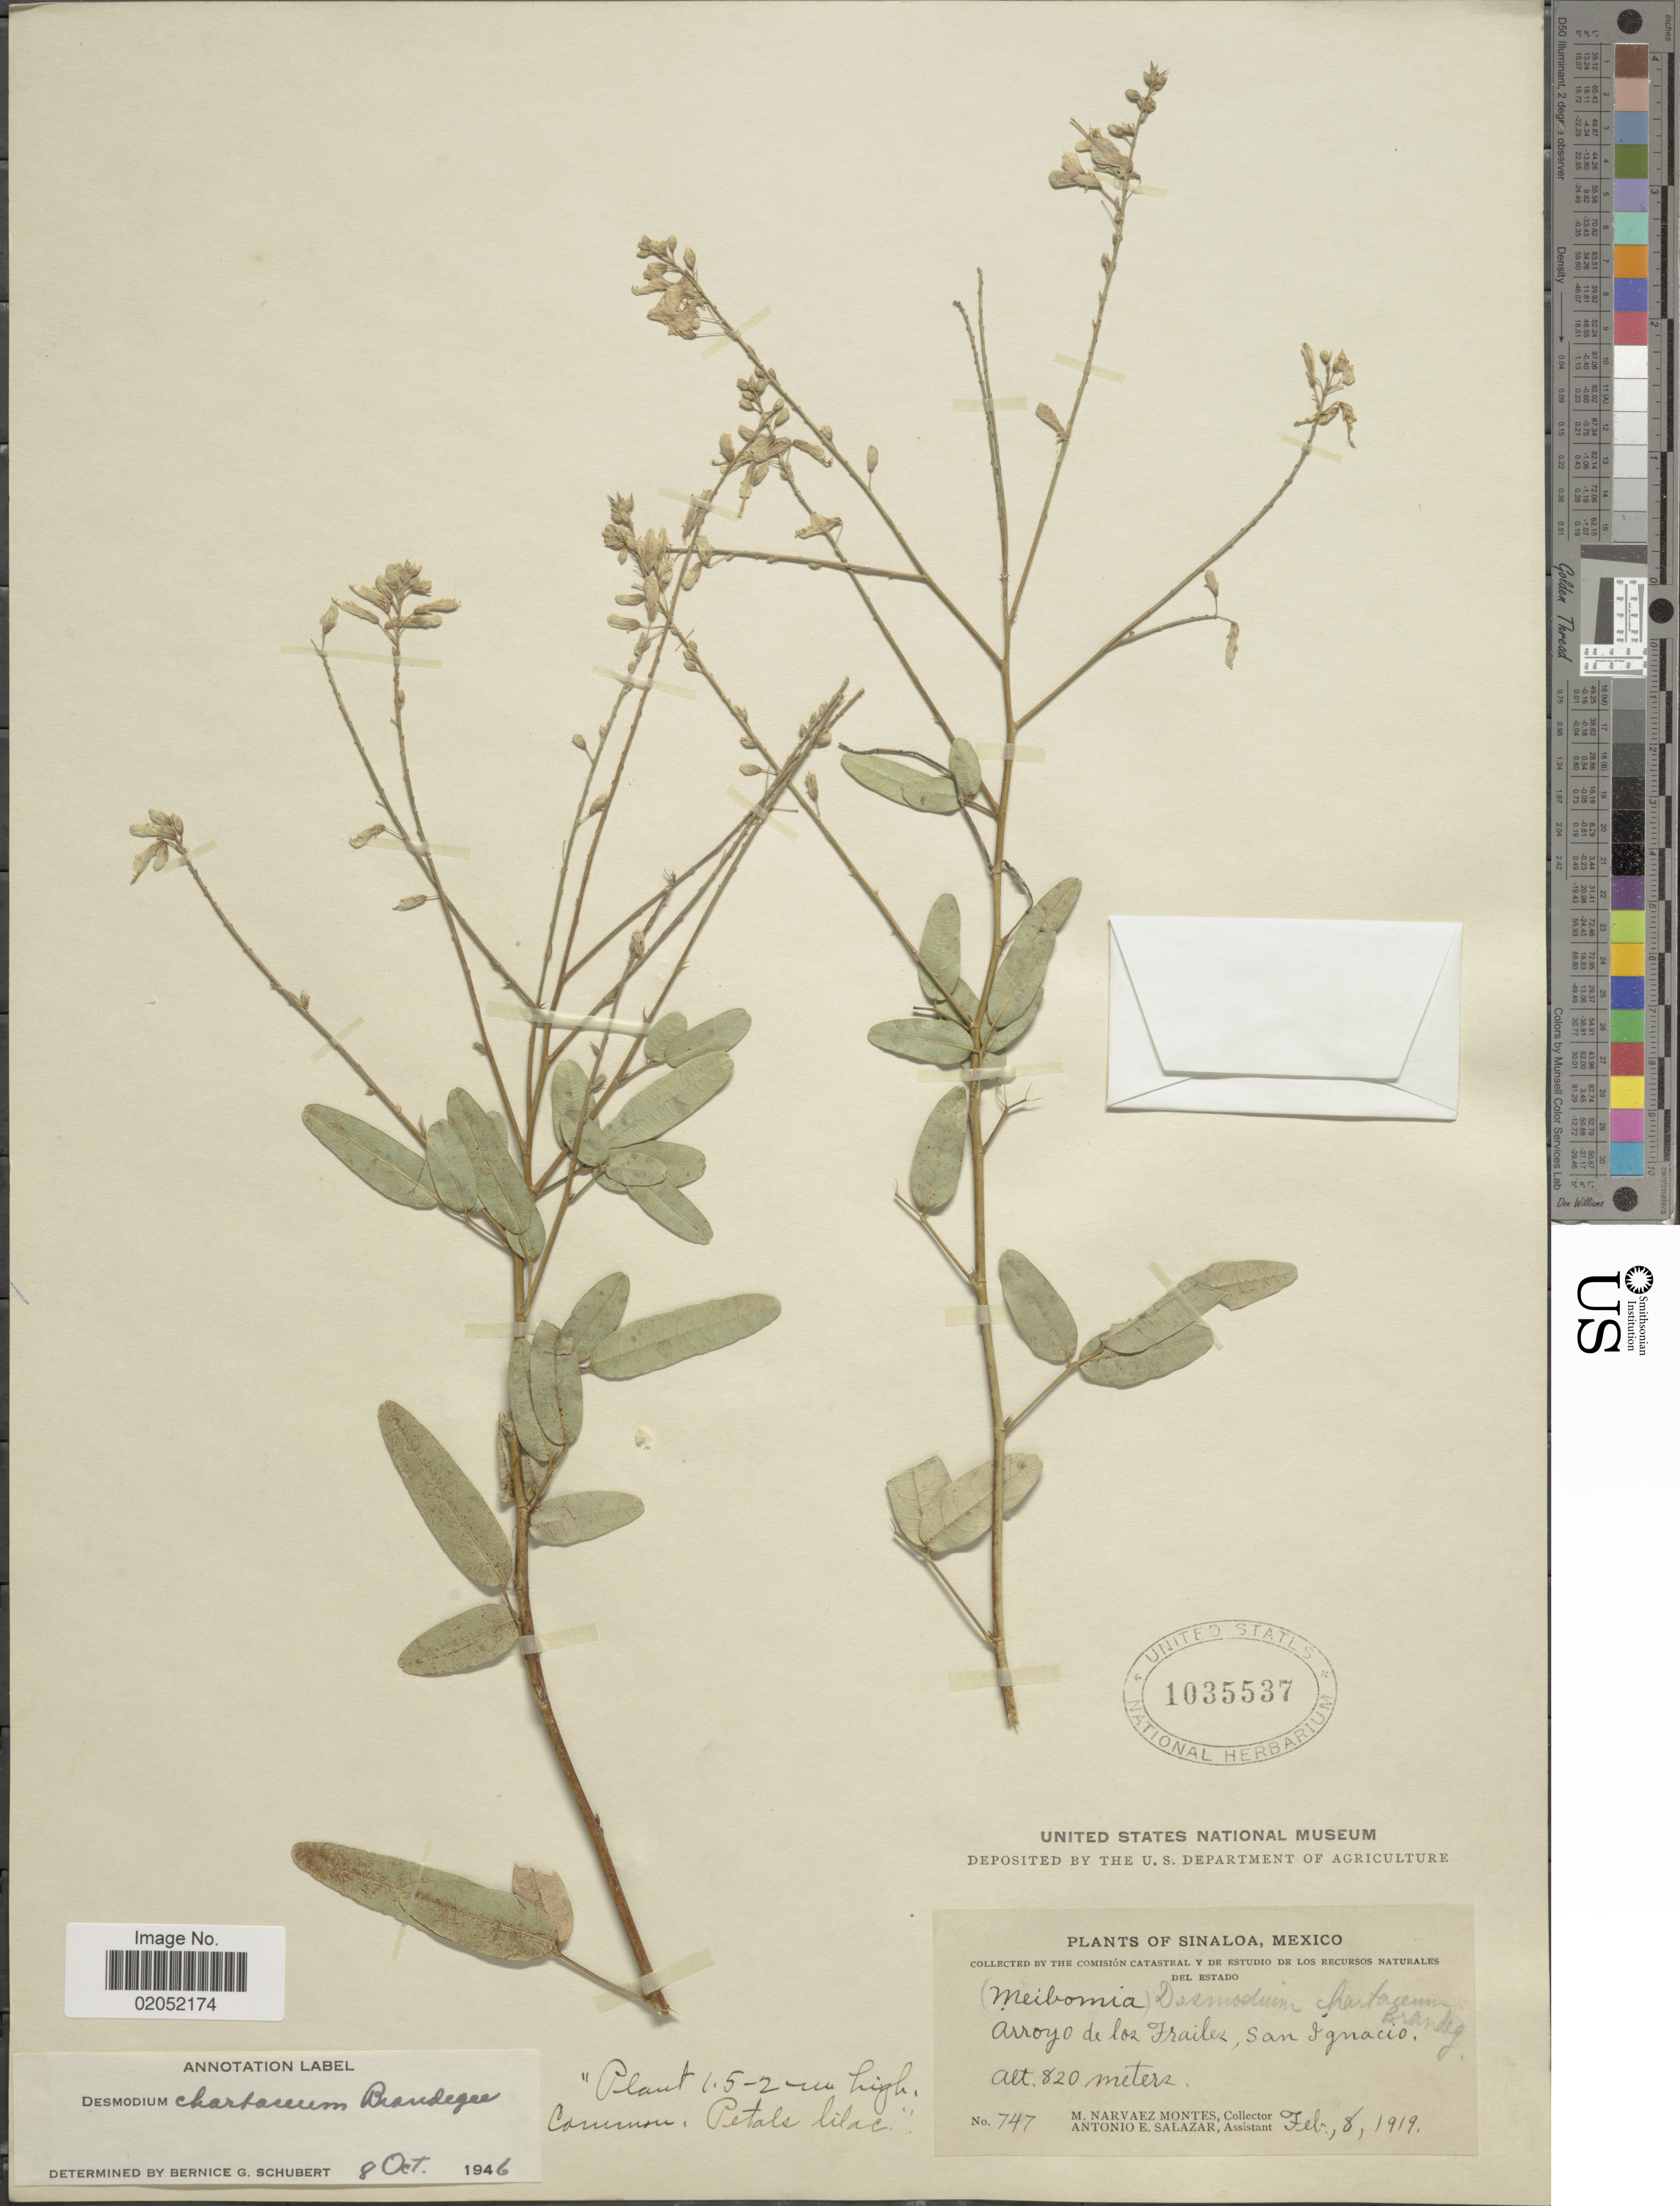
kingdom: Plantae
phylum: Tracheophyta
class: Magnoliopsida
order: Fabales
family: Fabaceae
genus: Desmodium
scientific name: Desmodium chartaceum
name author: Brandegee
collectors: M. Navarez Montes & A. E. Salazar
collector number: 747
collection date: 1919-02-08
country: Mexico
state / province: Sinaloa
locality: Sinaloa, Mexico. Arroyo de los Frailez, San Ignacio.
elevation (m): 820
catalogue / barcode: US 1035537